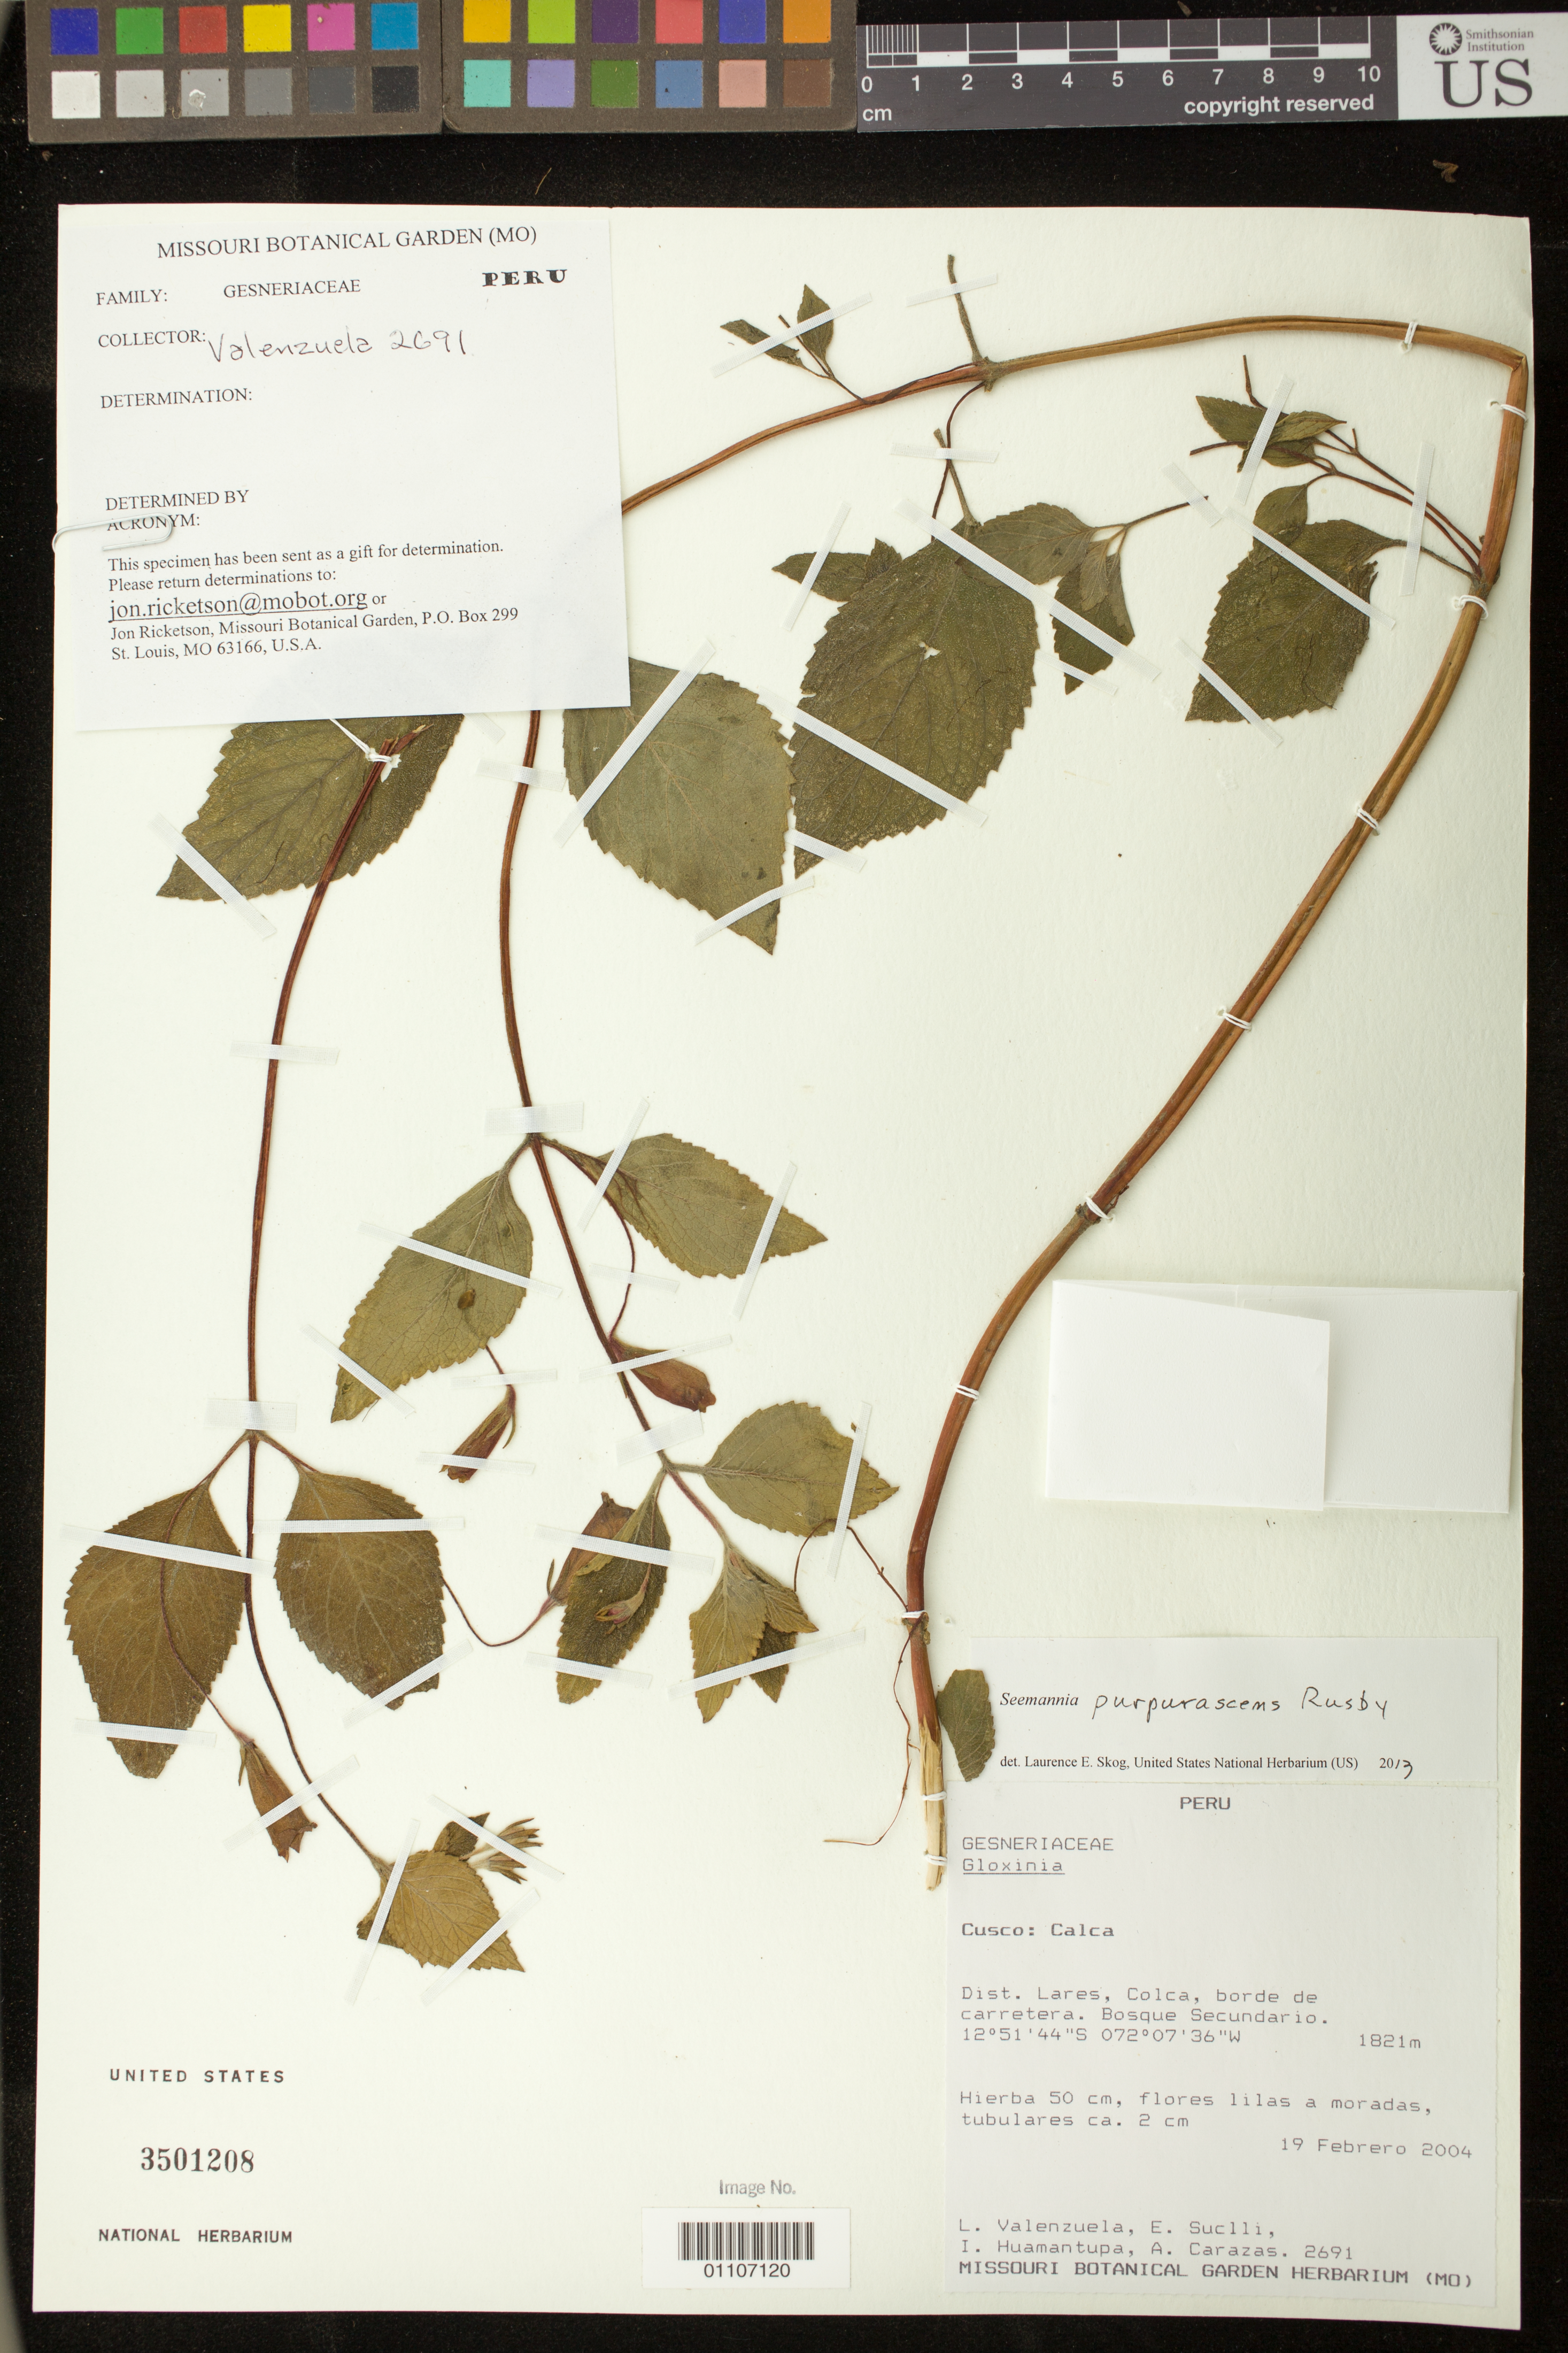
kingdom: Plantae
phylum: Tracheophyta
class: Magnoliopsida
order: Lamiales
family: Gesneriaceae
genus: Seemannia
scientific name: Seemannia purpurascens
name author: Rusby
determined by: Skog, Laurence E.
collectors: L. Valenzuela, E. Suclli, I. Huamantupa & A. Carazas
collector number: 2691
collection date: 2004-02-19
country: Peru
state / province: Cusco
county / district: Calca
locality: Colca, borde de carretera. Lares Dist.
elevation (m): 1821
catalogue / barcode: US 3501208